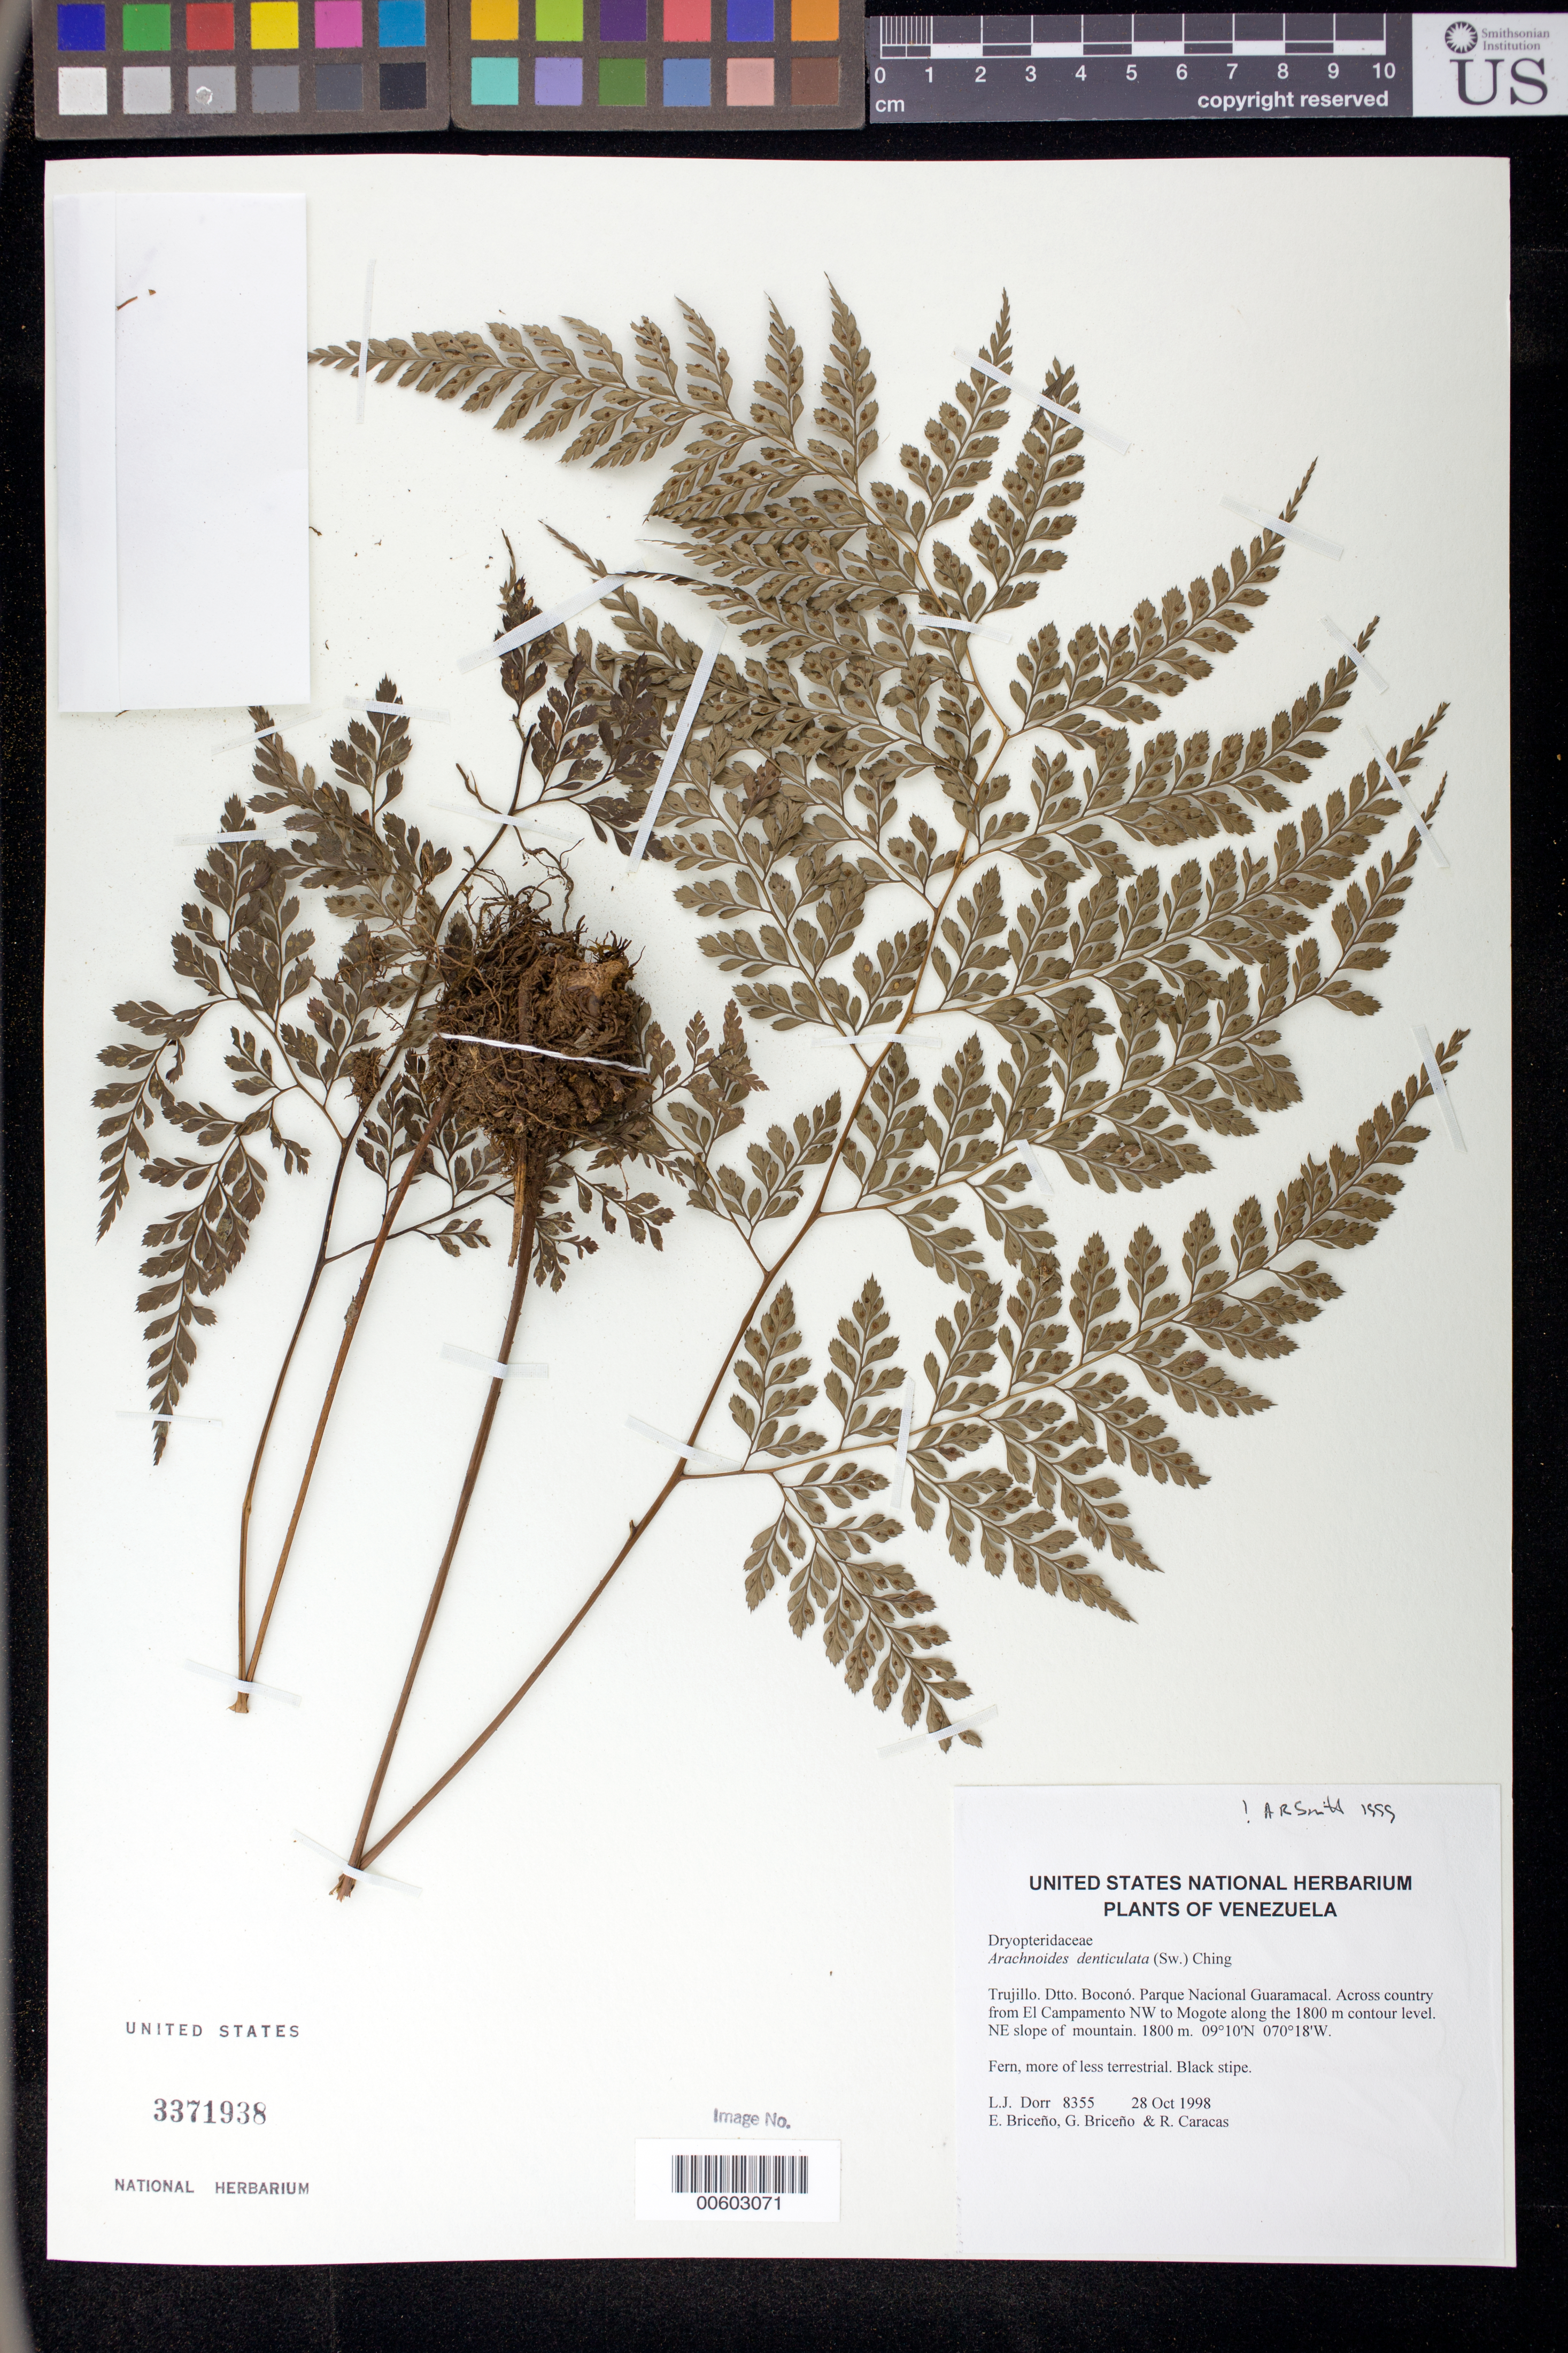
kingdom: Plantae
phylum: Tracheophyta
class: Polypodiopsida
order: Polypodiales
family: Dryopteridaceae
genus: Arachniodes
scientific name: Arachniodes denticulata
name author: (Sw.) Ching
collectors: L. J. Dorr, E. Briceño, G. Briceño & R. Caracas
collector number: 8355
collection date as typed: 28 Oct 1998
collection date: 1998-10-28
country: Venezuela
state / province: Trujillo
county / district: Boconó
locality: Parque Nacional Guaramacal. Across country from El Campamento NW to Mogote along the 1800 m contour level. NE slope of mountain.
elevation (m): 1800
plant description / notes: CTES, F, MO, UC, US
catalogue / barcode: US 3371938